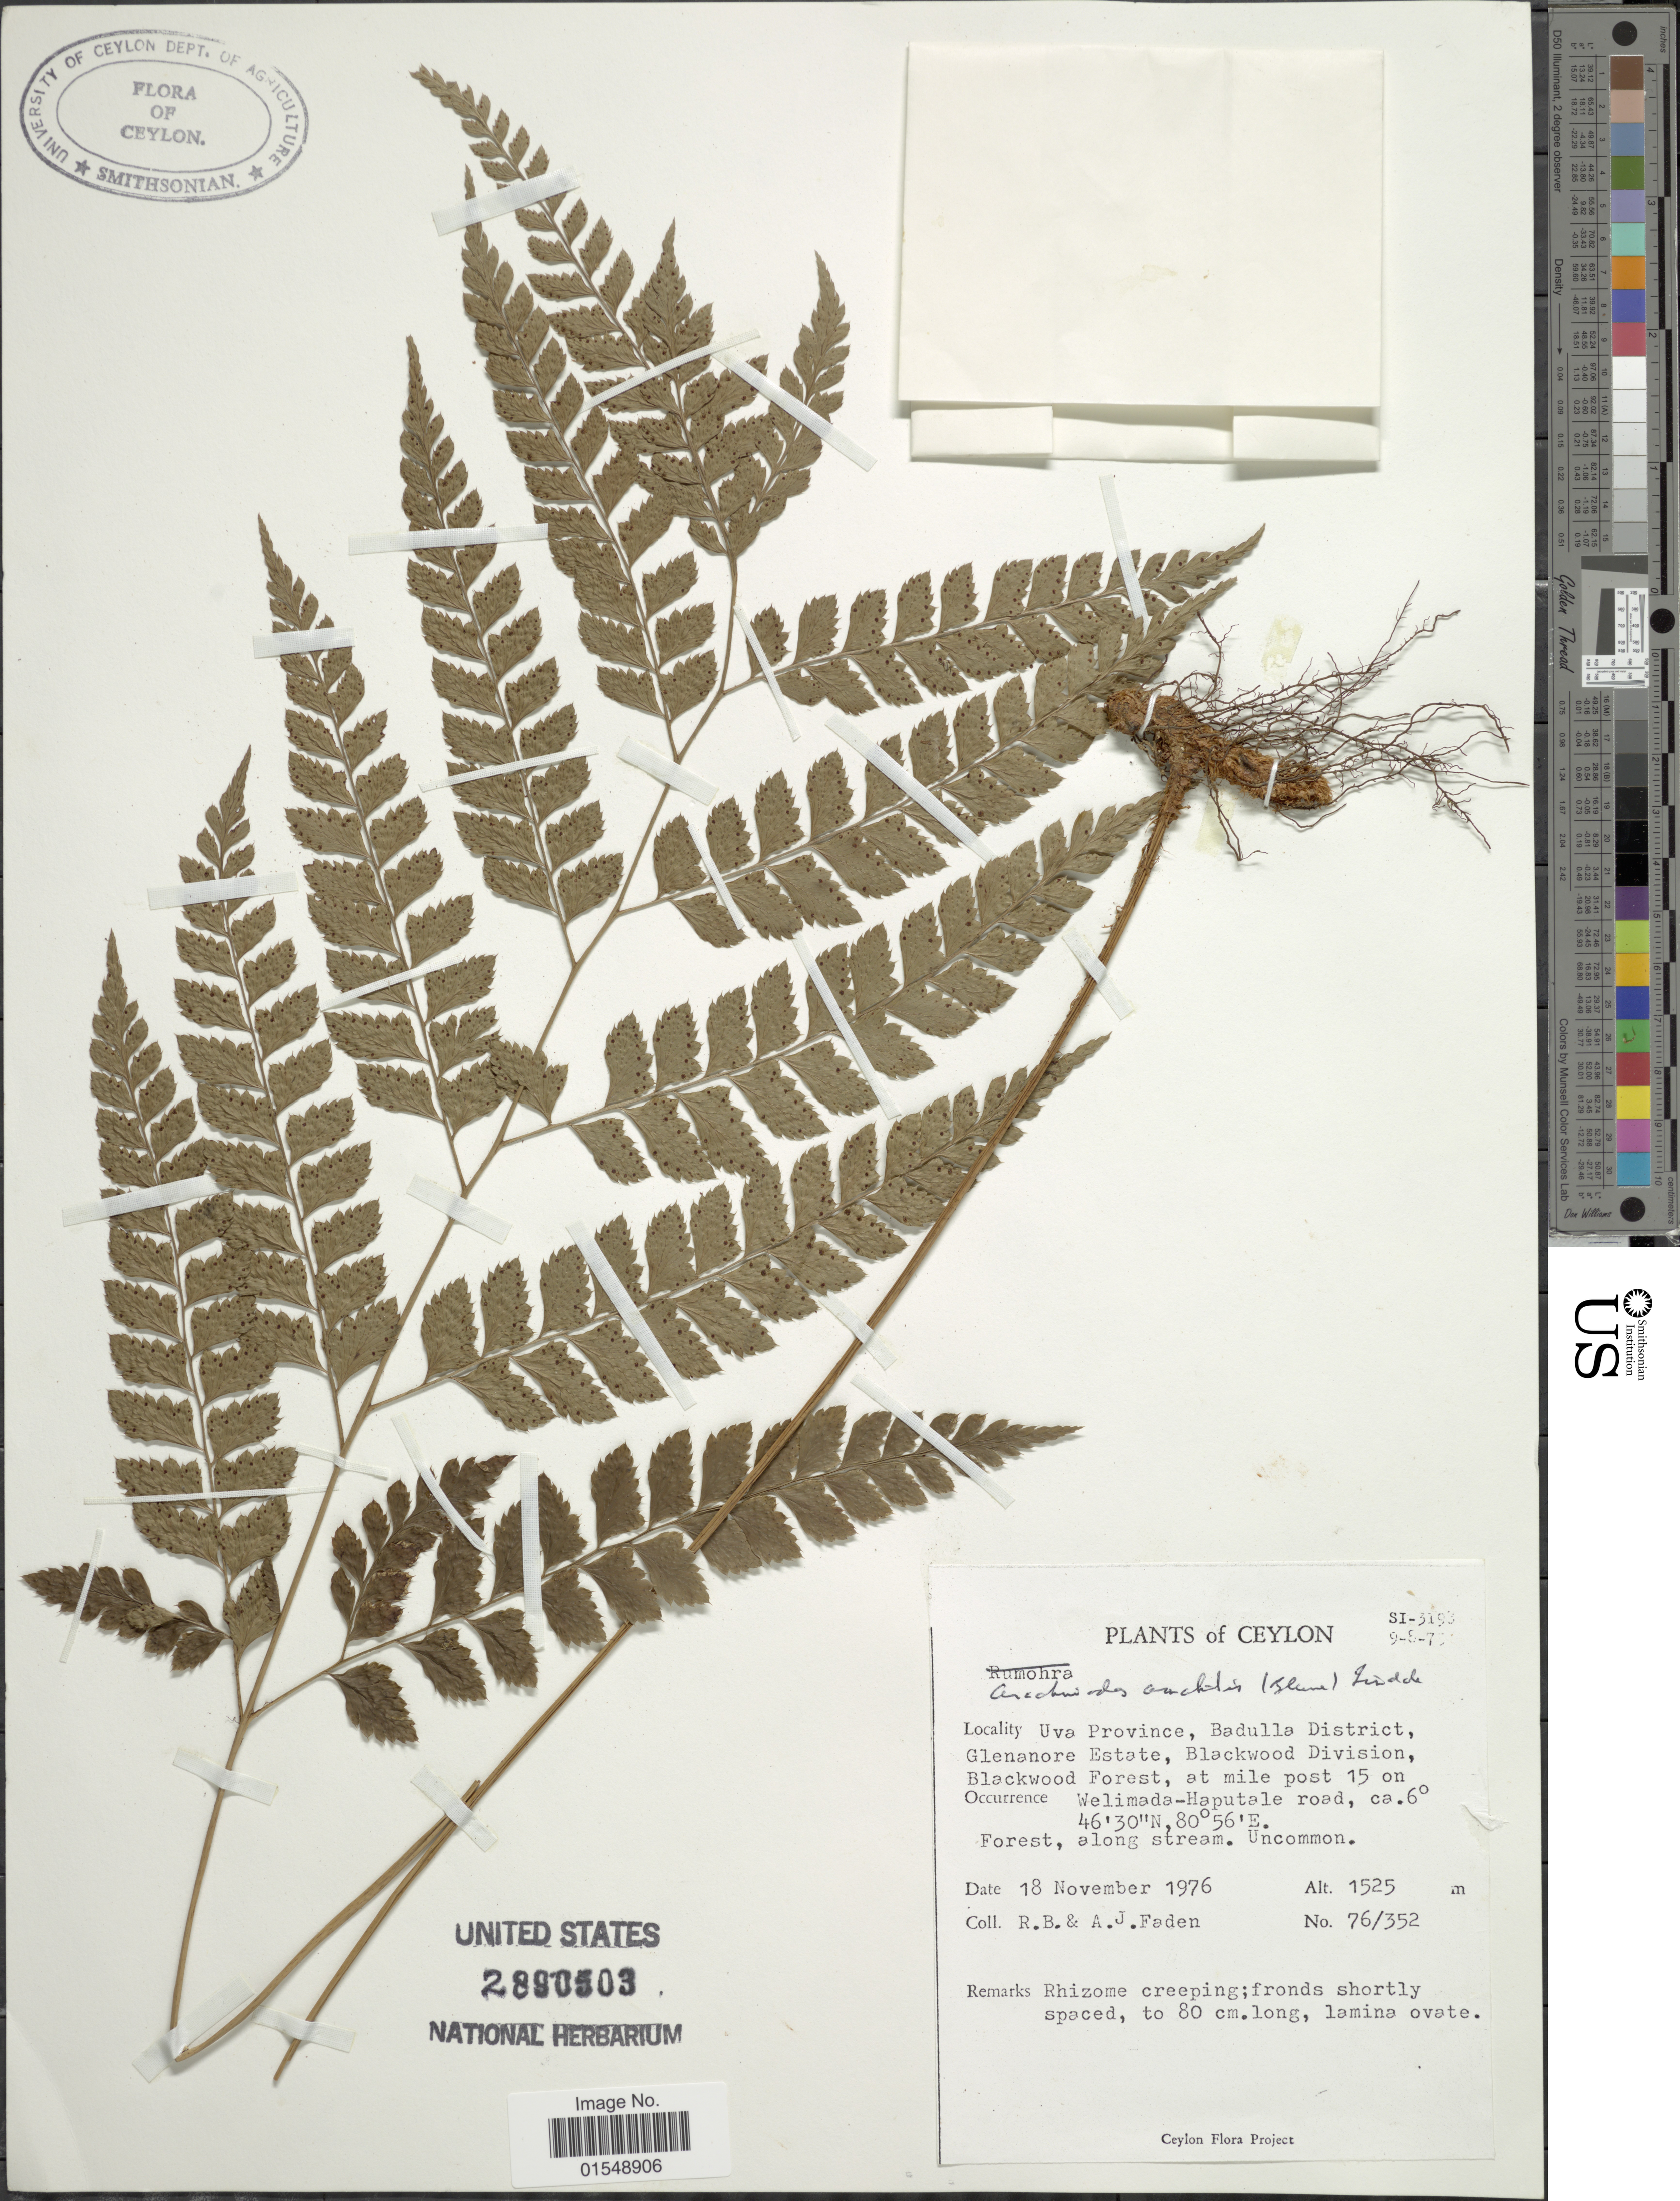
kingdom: Plantae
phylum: Tracheophyta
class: Polypodiopsida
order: Polypodiales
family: Dryopteridaceae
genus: Arachniodes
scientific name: Arachniodes amabilis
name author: (Blume) Tindale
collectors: R. B. Faden & A. J. Faden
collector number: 76/352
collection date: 1976-11-18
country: Sri Lanka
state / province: Uva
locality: Ceylon, Uva Province, Badulla District, Glenanore Estate, Blackwood Division, Blackwood Forest, at mile post 15 on Welimada- Haputaleroad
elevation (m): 1525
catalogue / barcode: US 2890503